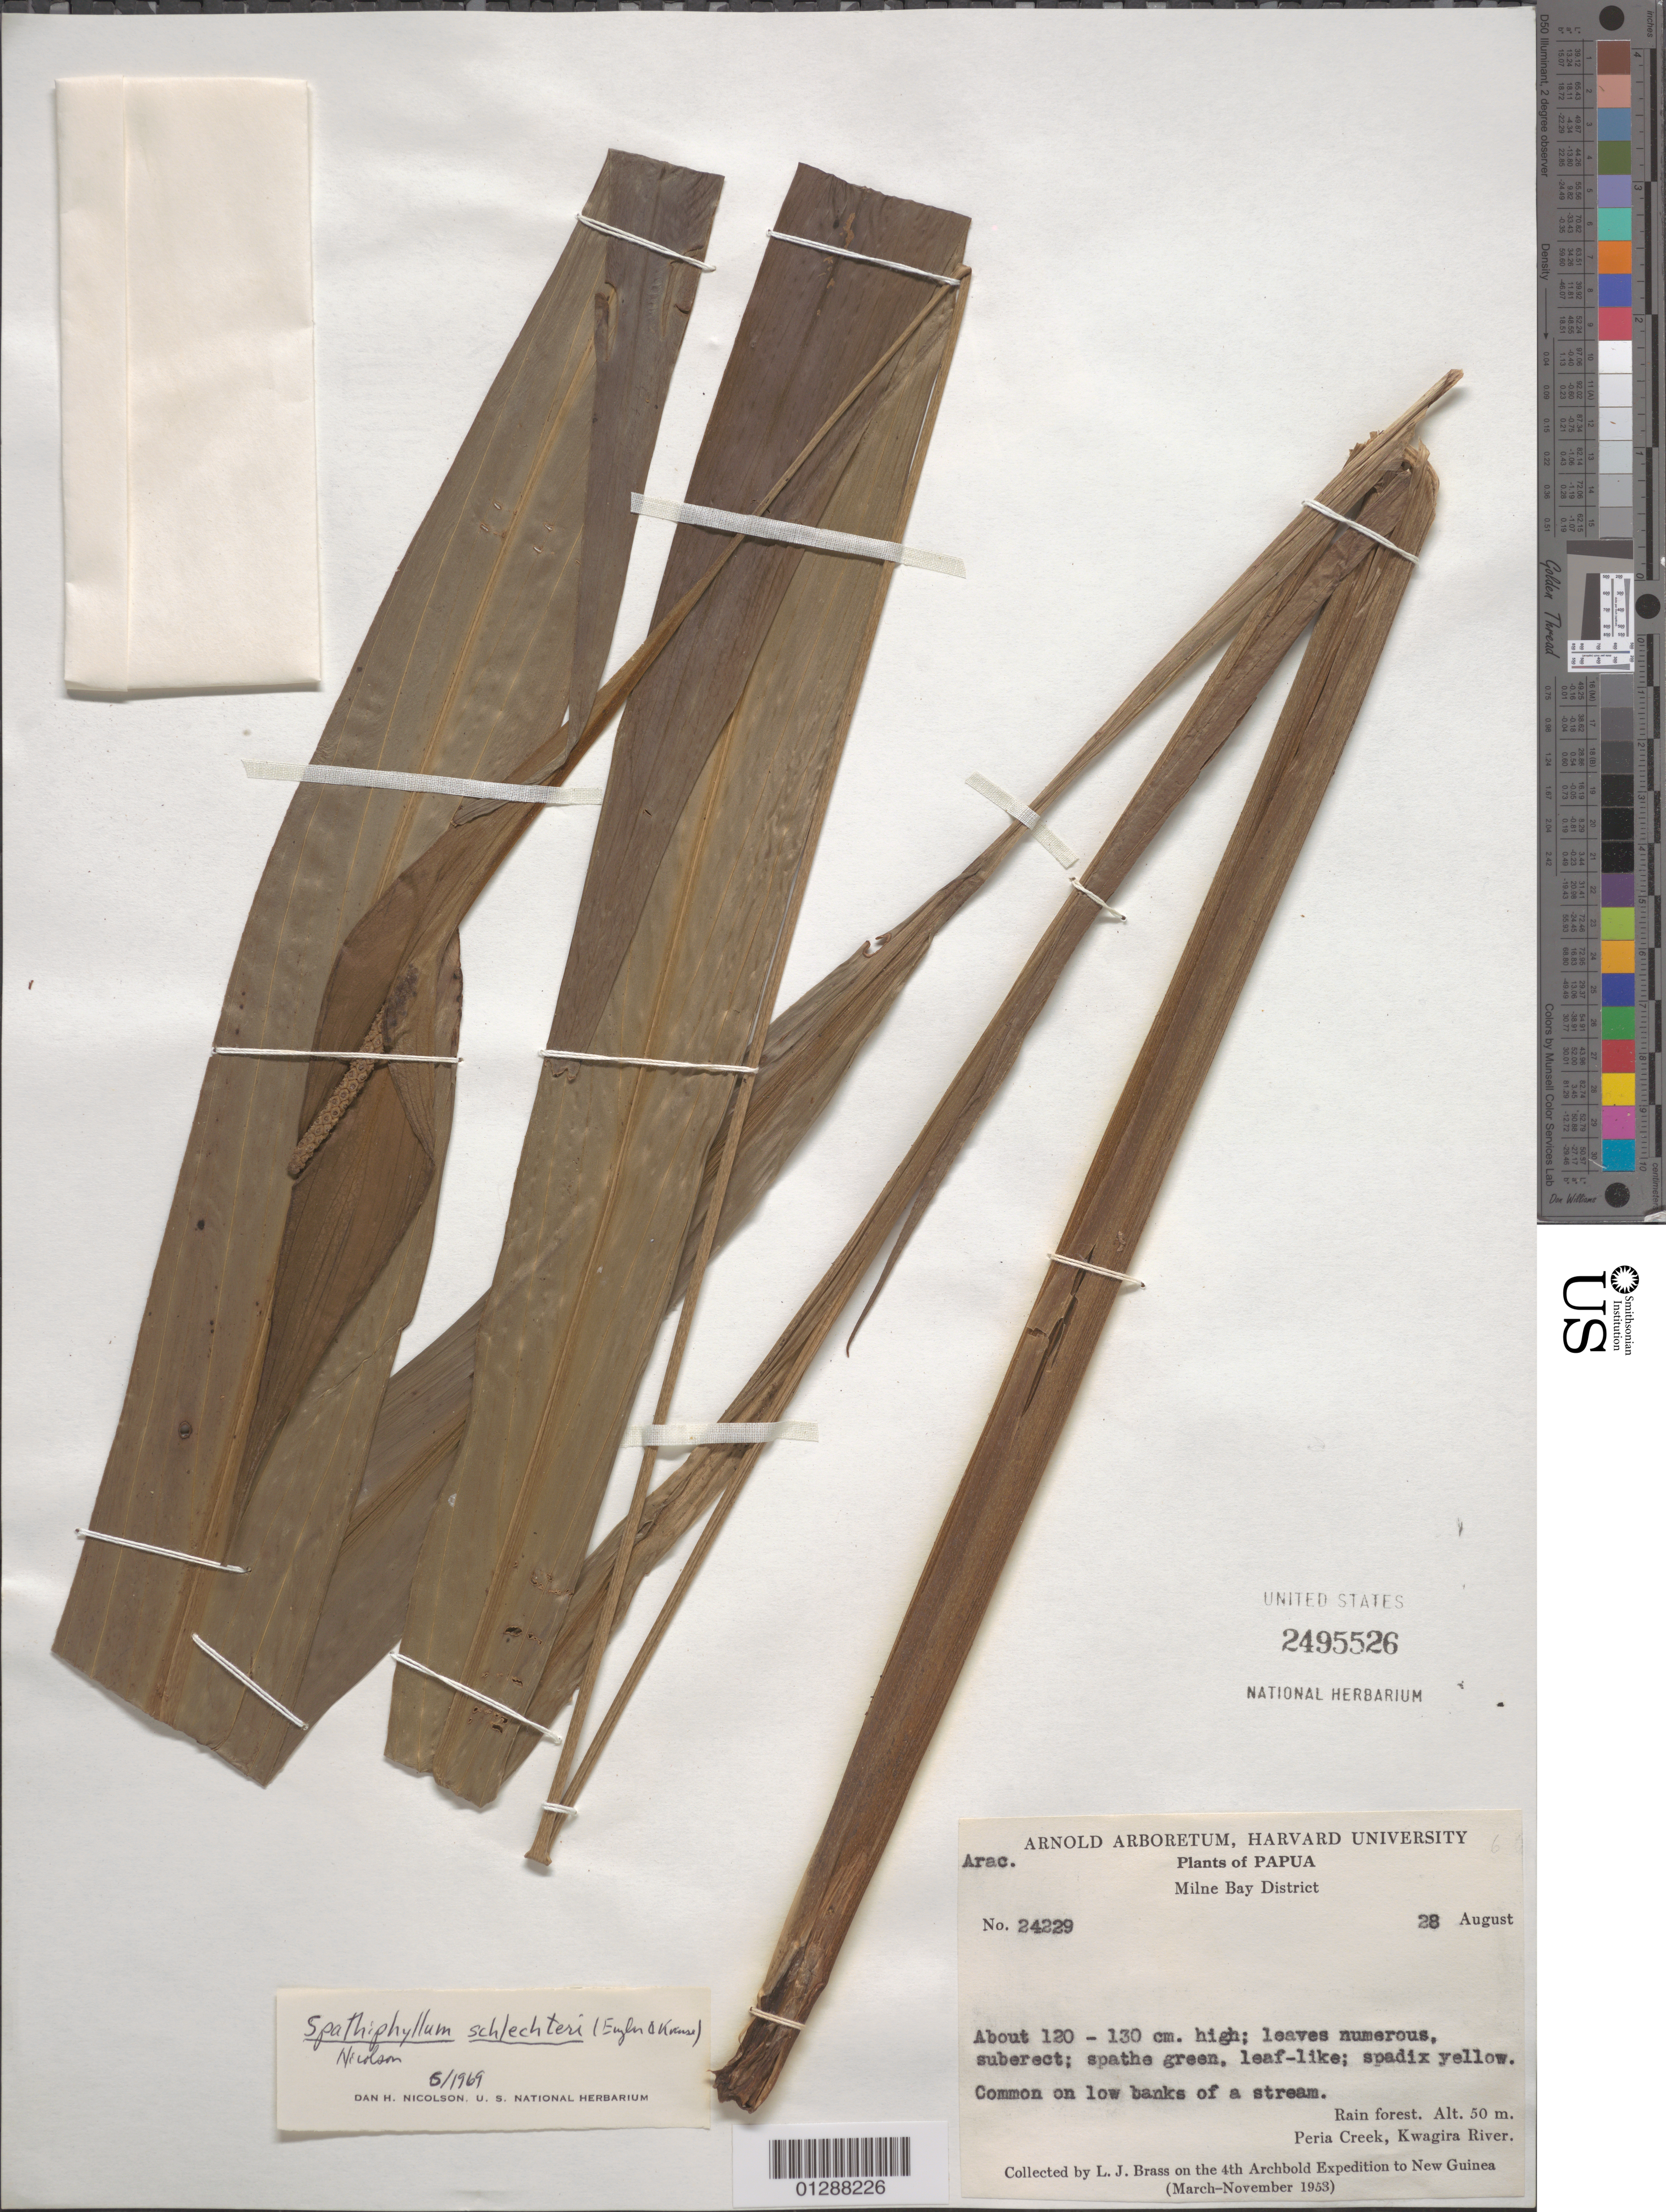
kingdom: Plantae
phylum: Tracheophyta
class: Liliopsida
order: Alismatales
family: Araceae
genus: Spathiphyllum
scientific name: Spathiphyllum schlechteri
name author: (Engl. & K. Krause) Nicolson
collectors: L. J. Brass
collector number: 24229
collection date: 1953-08-28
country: Papua New Guinea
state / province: Milne Bay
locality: Milne Bay District. Peria Creek, Kwagira River. New Guinea.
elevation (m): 50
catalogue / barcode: US 2495526